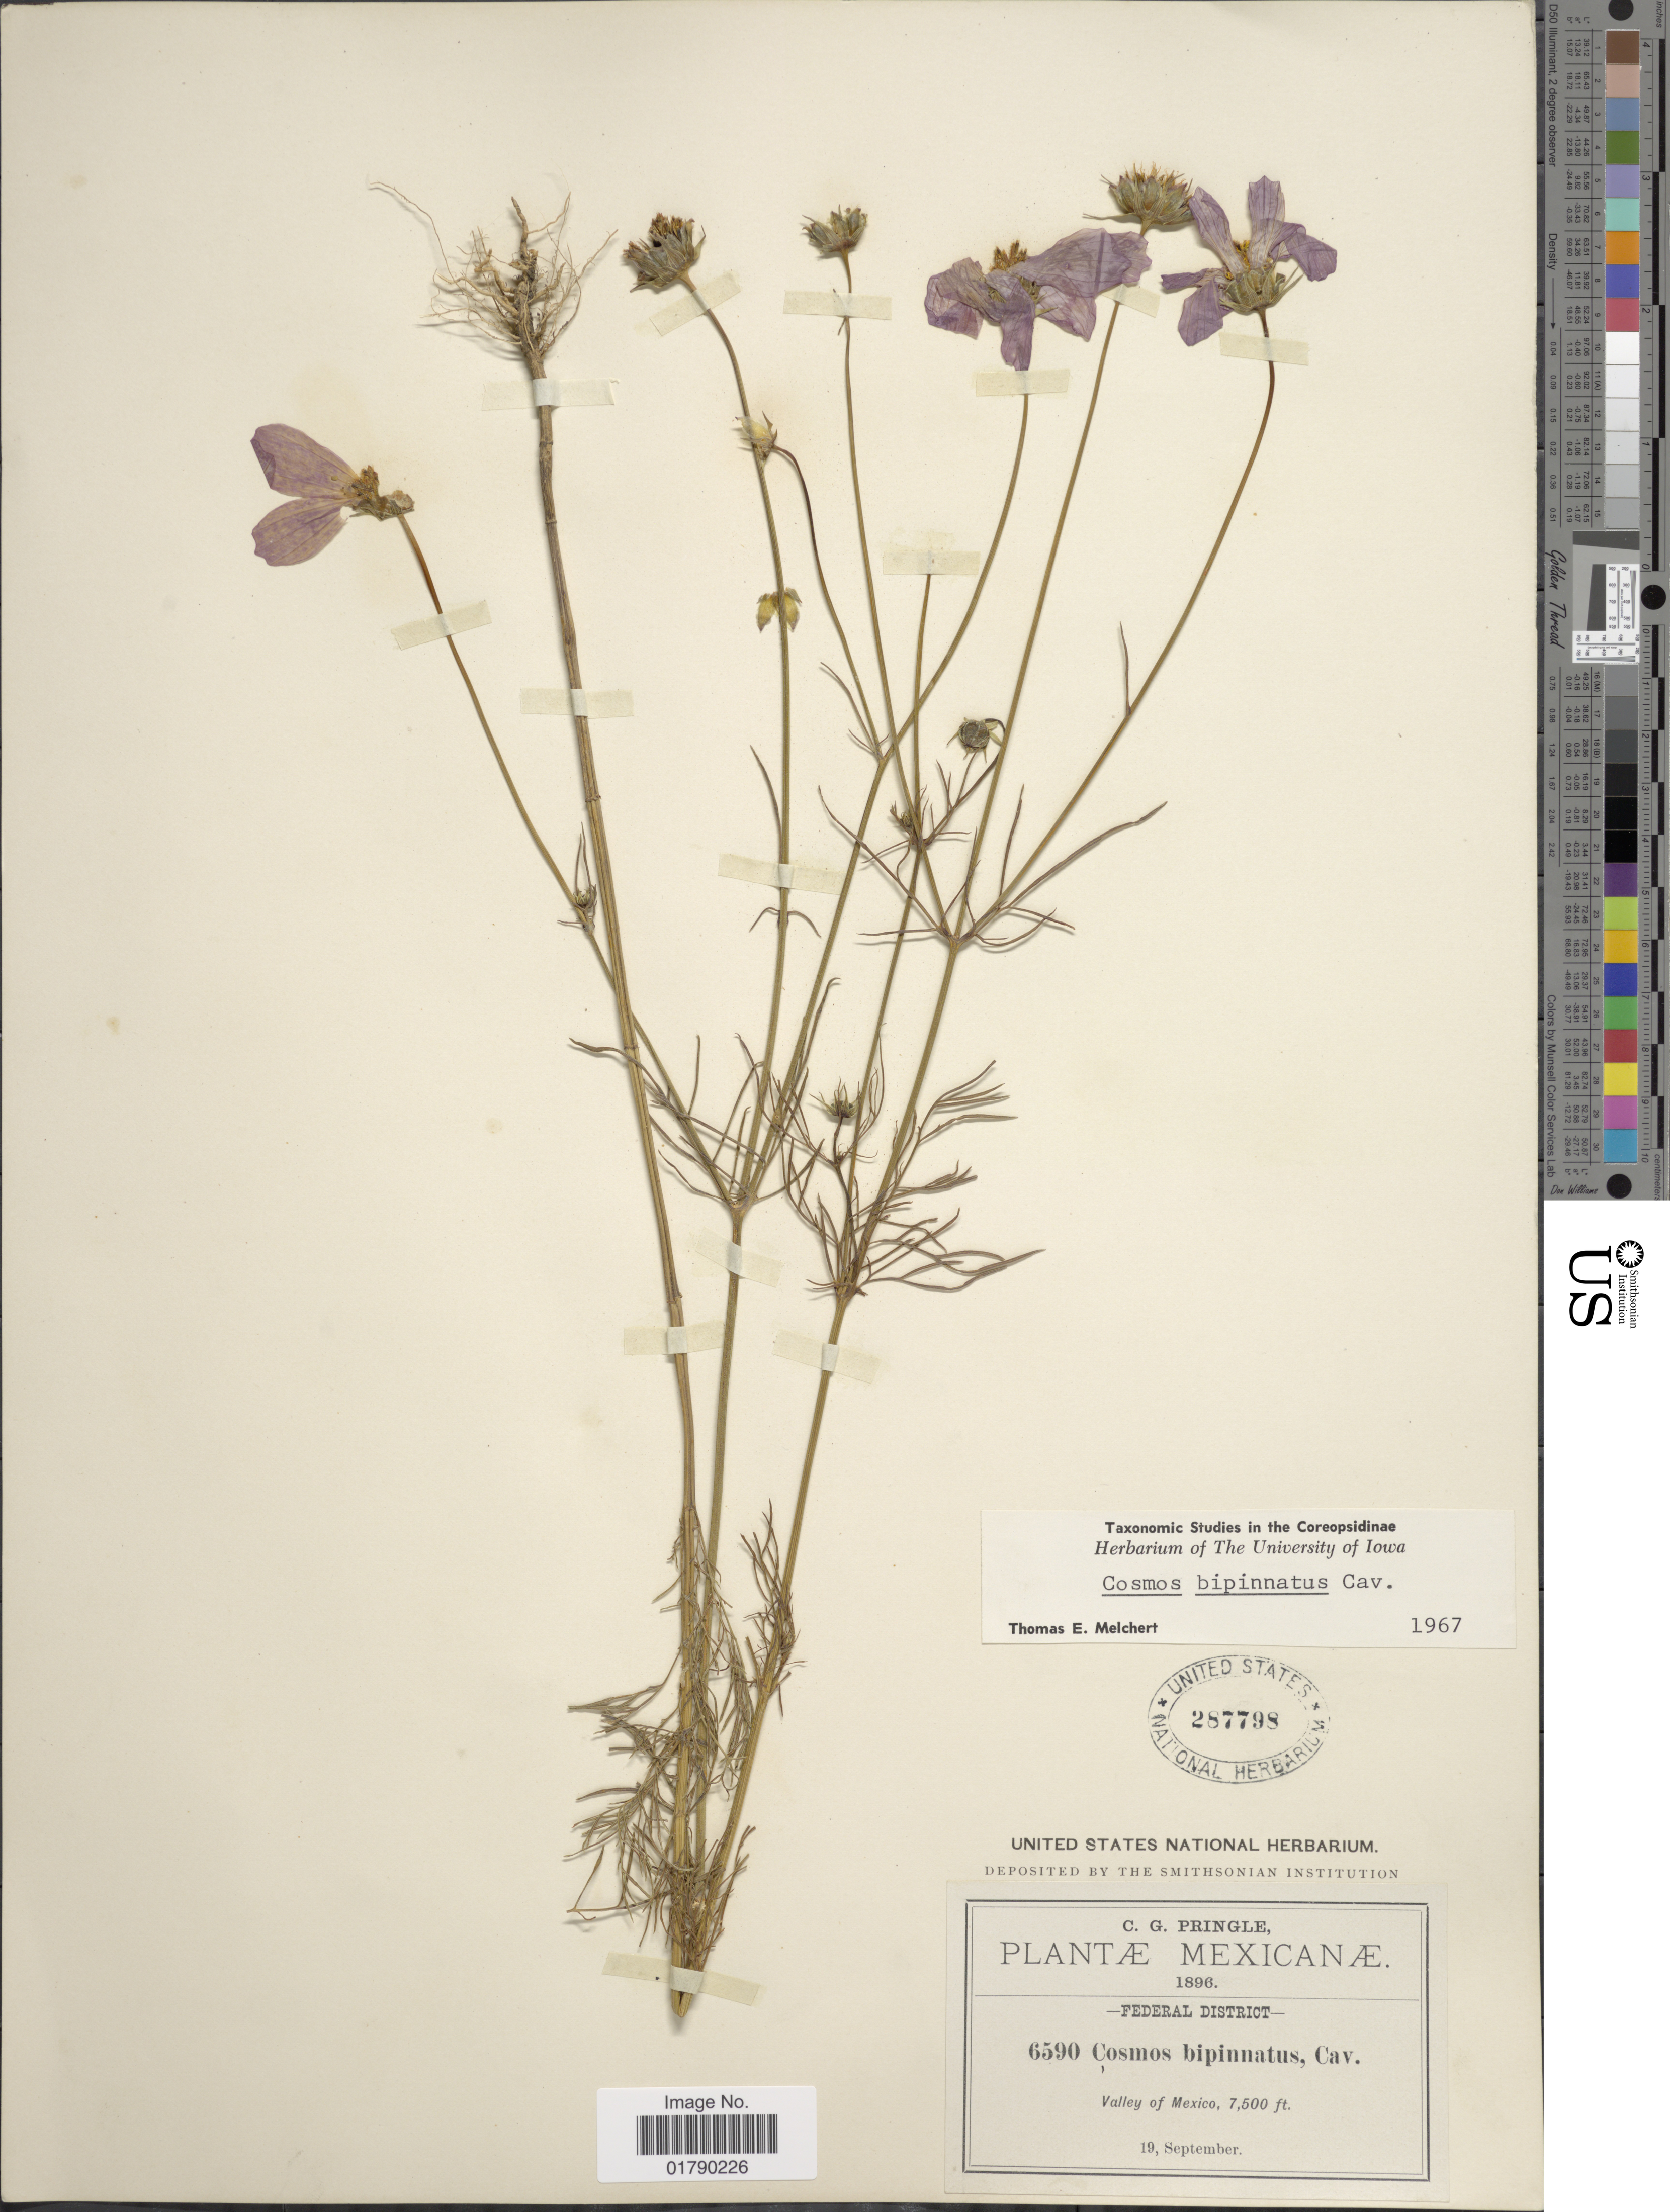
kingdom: Plantae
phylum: Tracheophyta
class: Magnoliopsida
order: Asterales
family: Asteraceae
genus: Cosmos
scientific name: Cosmos bipinnatus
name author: Cav.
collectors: C. G. Pringle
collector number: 6590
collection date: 1896-09-19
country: Mexico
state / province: Distrito Federal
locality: Federal District, Valley of Mexico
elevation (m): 2286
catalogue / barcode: US 287798